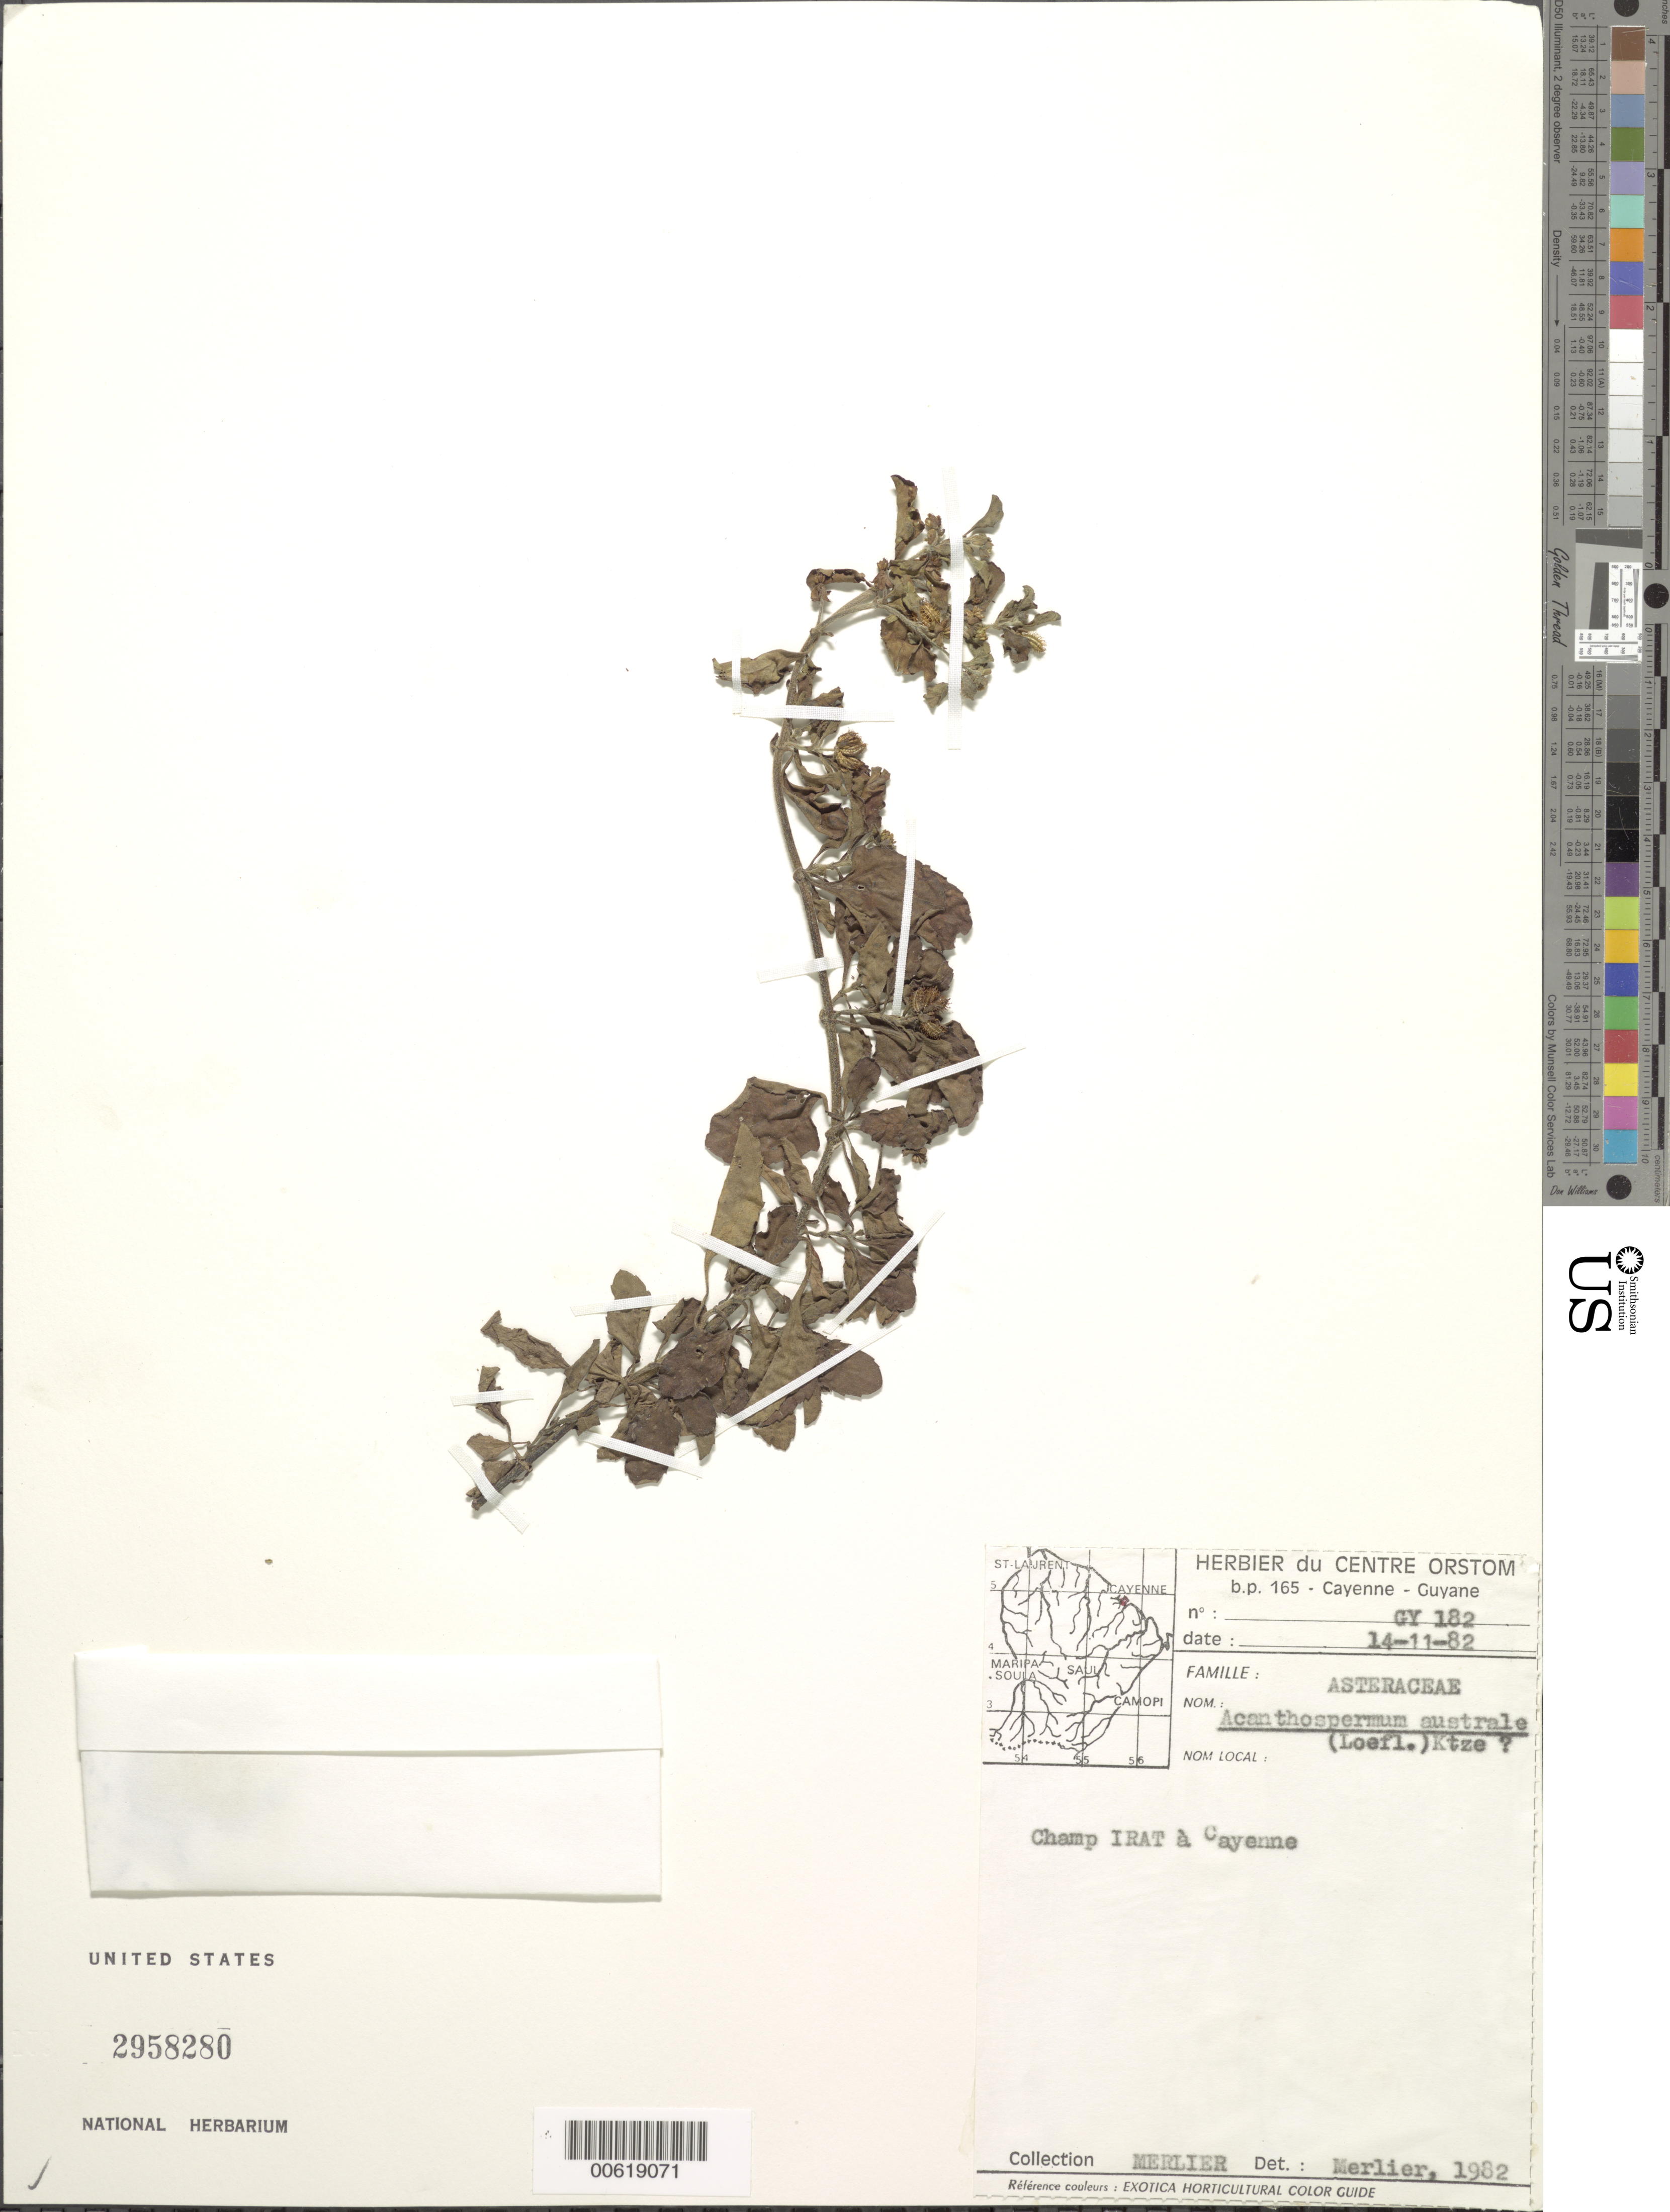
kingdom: Plantae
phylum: Tracheophyta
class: Magnoliopsida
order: Asterales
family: Asteraceae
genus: Acanthospermum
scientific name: Acanthospermum australe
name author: (Loefl.) Kuntze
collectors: -. Merlier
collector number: GY 182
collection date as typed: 14-Nov-82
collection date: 1982-11-14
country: French Guiana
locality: Station IRAT, a Cabassou Ile de Cayenne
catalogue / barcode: US 2958280